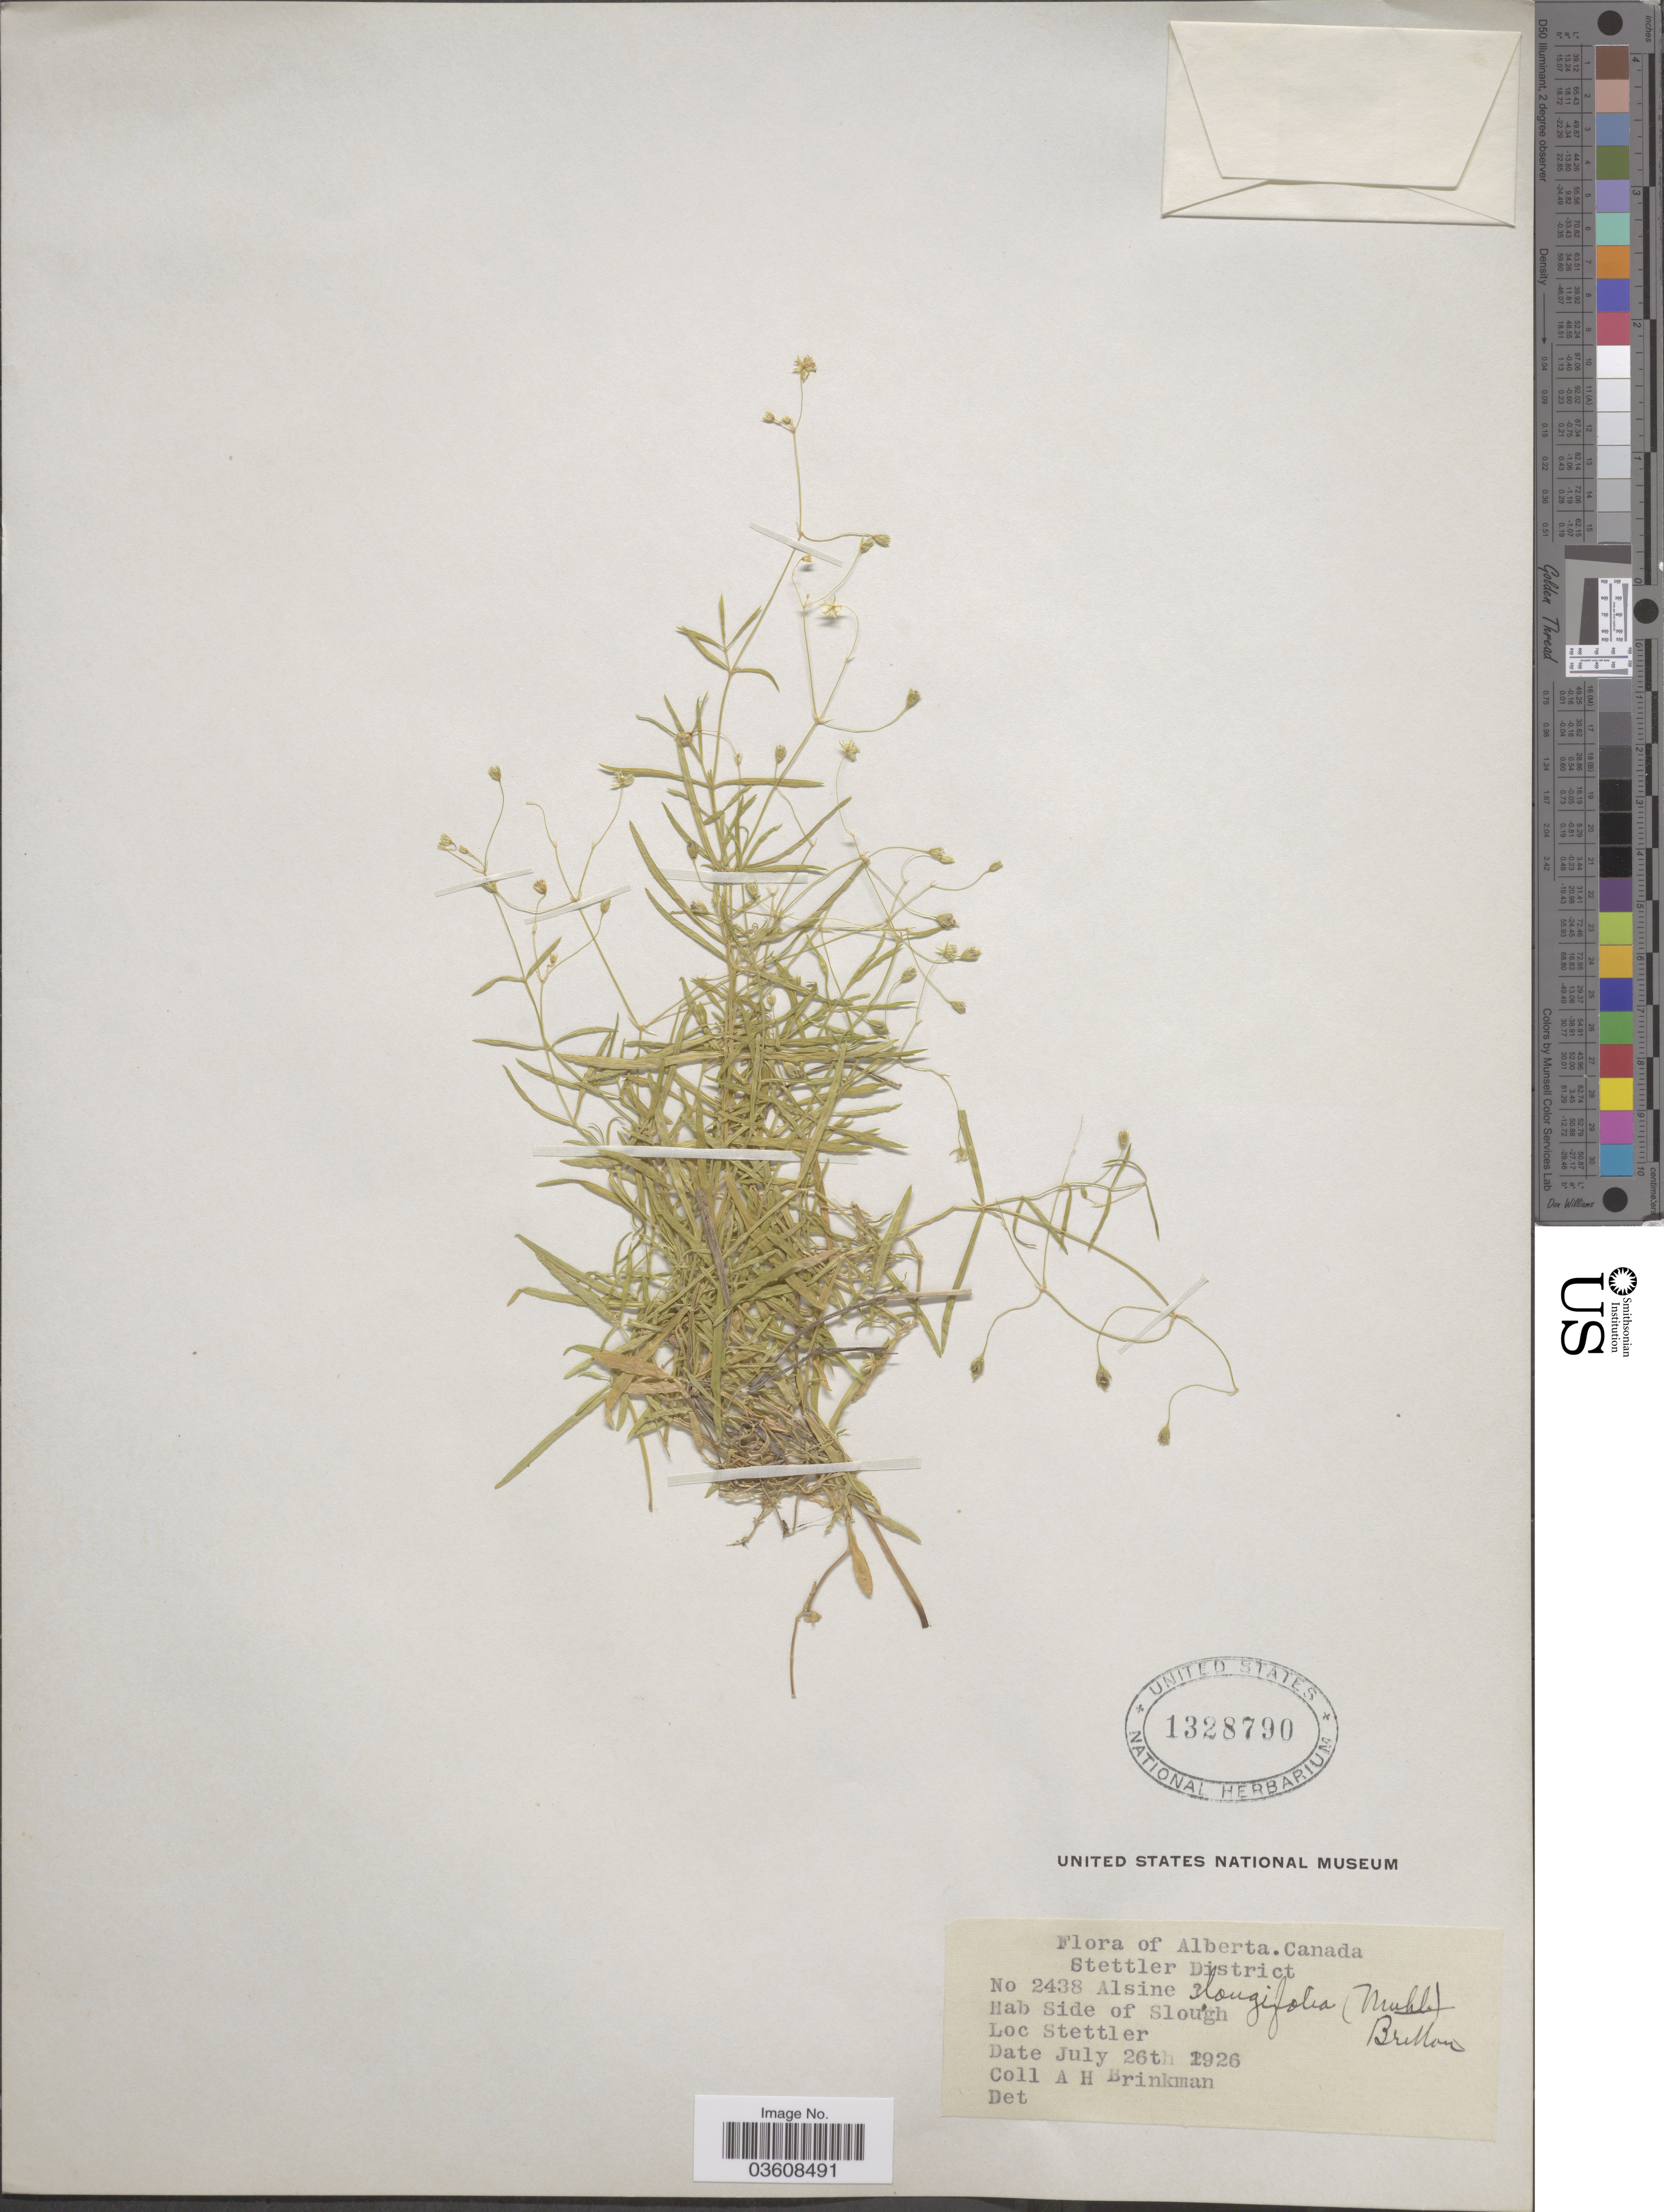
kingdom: Plantae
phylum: Tracheophyta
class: Magnoliopsida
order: Caryophyllales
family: Caryophyllaceae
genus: Stellaria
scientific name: Stellaria longifolia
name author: Muhl. ex Willd.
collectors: A. Brinkman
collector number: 2438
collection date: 1926-07-26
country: Canada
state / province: Alberta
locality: Stettler District. Side of Slough. Stettler.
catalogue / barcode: US 1328790